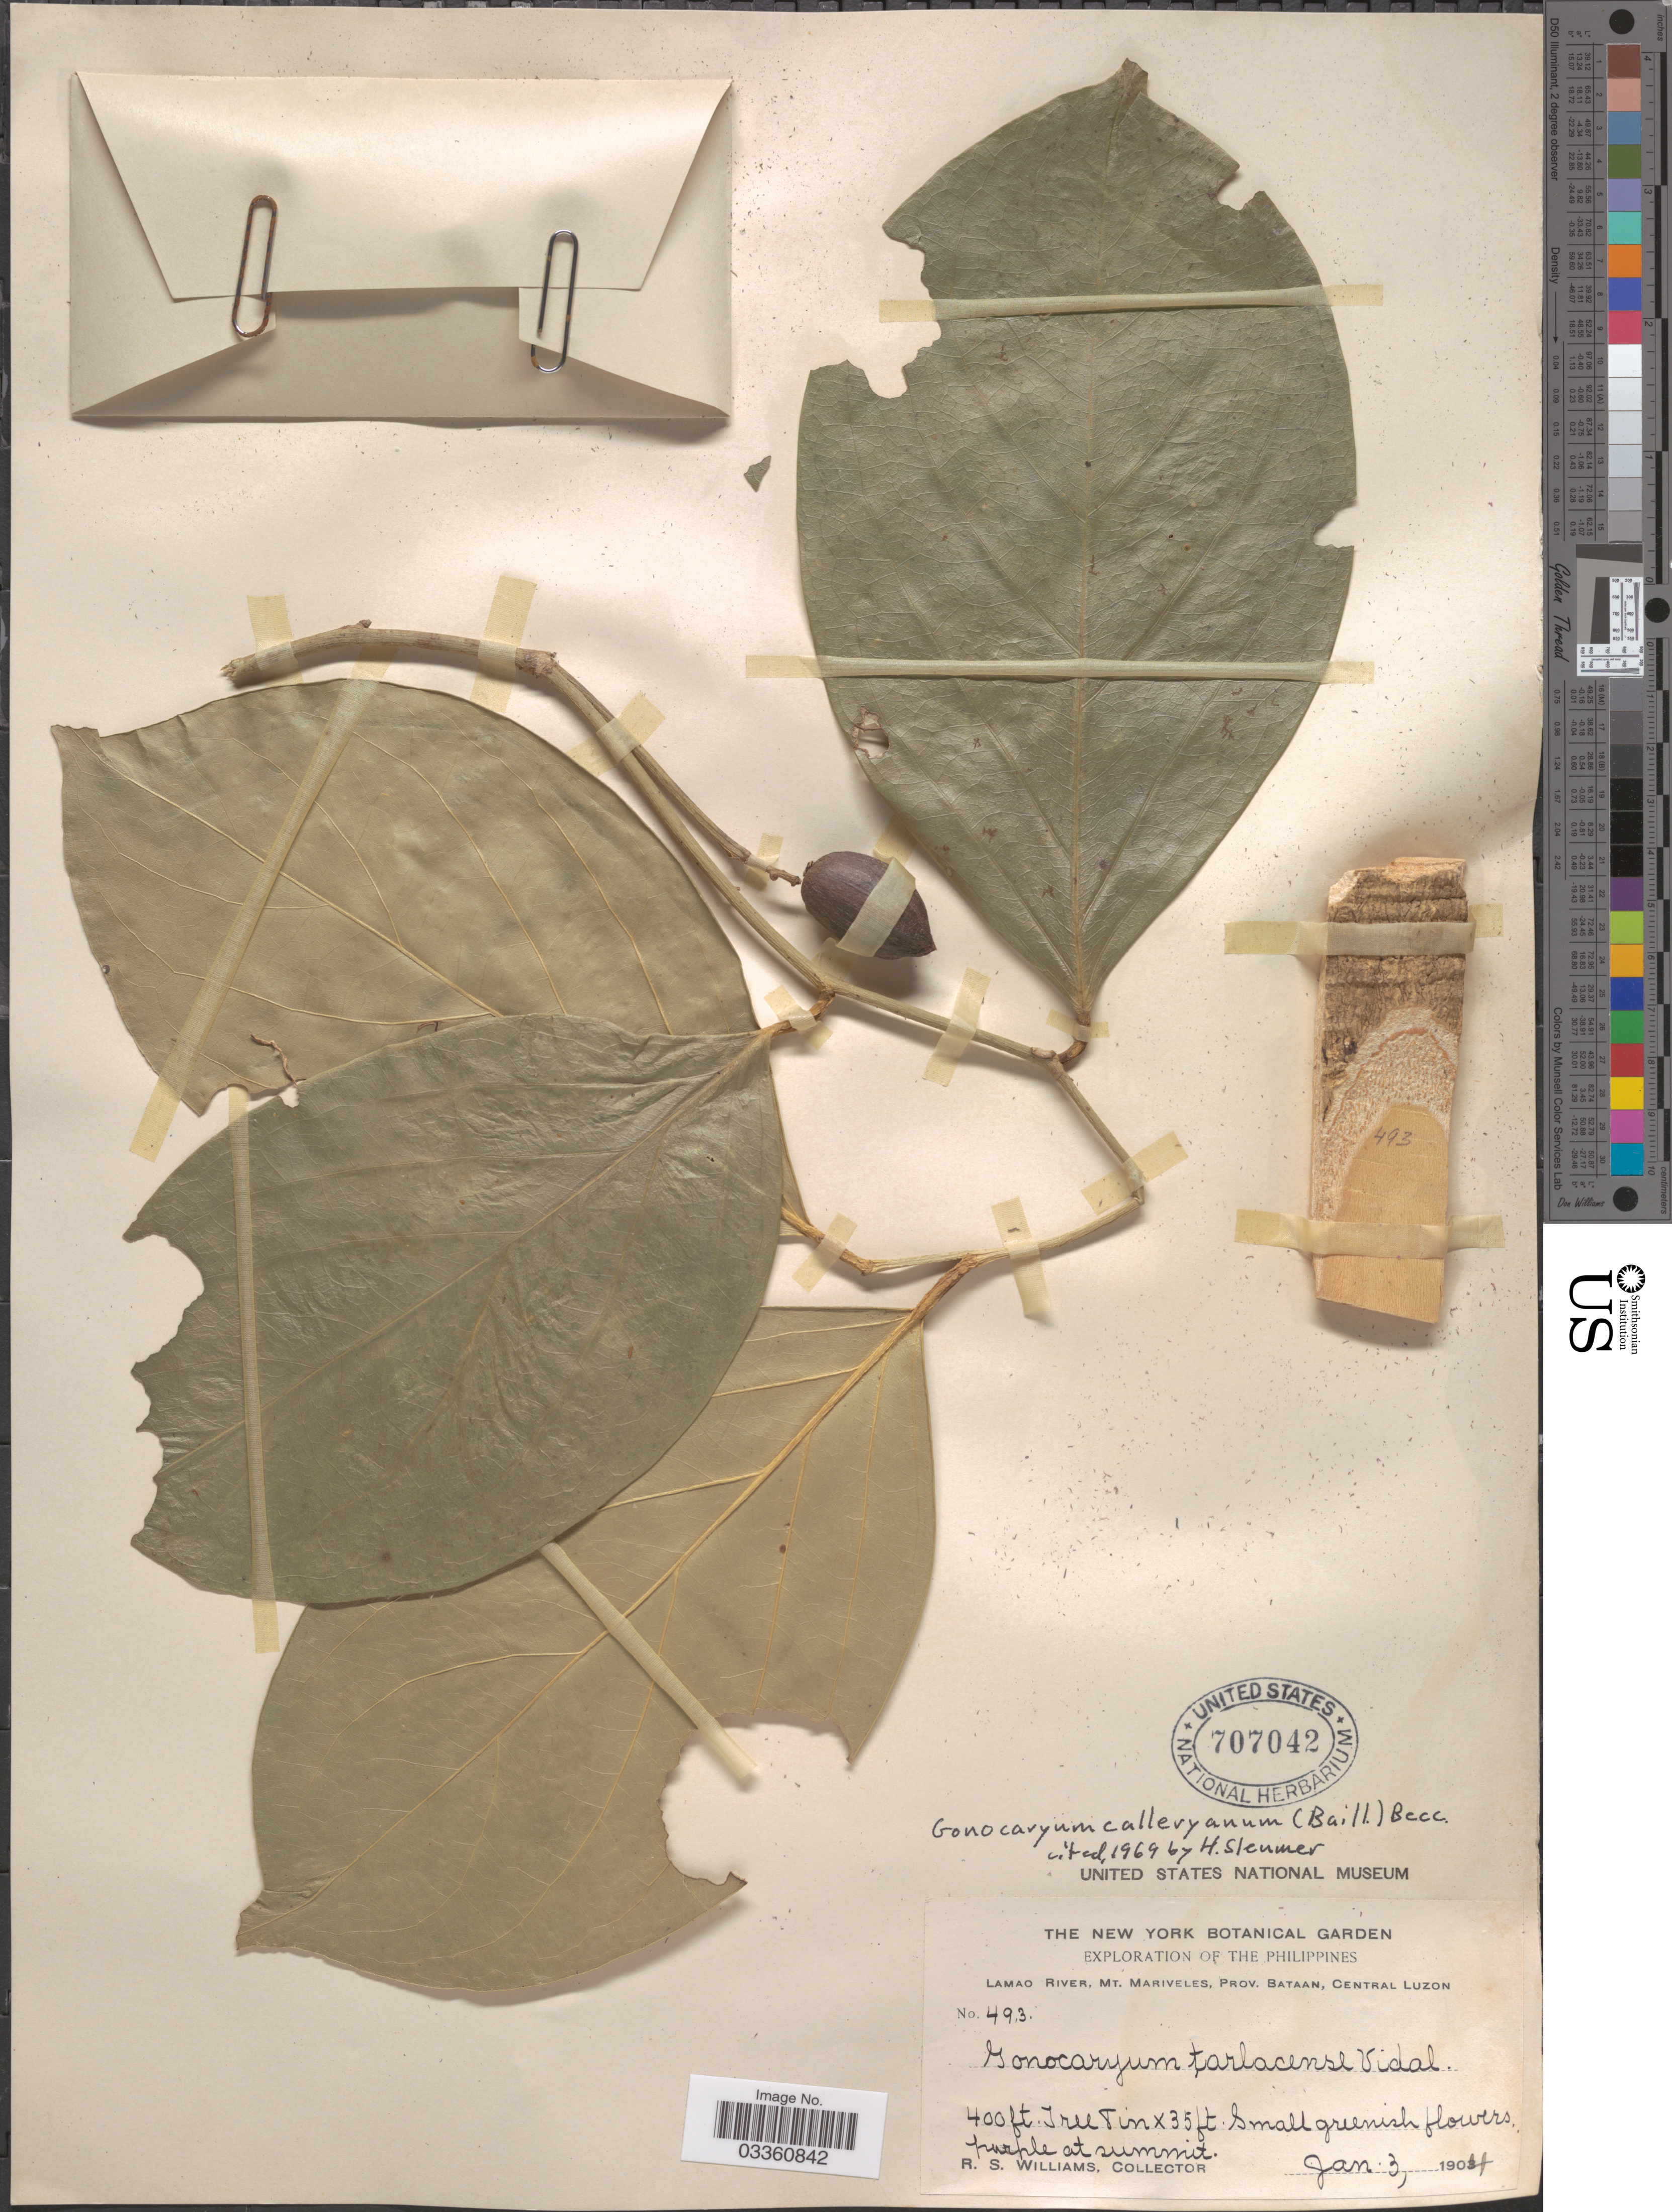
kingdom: Plantae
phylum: Tracheophyta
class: Magnoliopsida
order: Cardiopteridales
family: Cardiopteridaceae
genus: Gonocaryum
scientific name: Gonocaryum calleryanum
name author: (Baill.) Becc.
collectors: R. S. Williams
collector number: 493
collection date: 1904-01-03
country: Philippines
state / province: Central Luzon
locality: Lamao River, Mt. Mariveles, Prov. Bataan.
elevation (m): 122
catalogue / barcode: US 707042